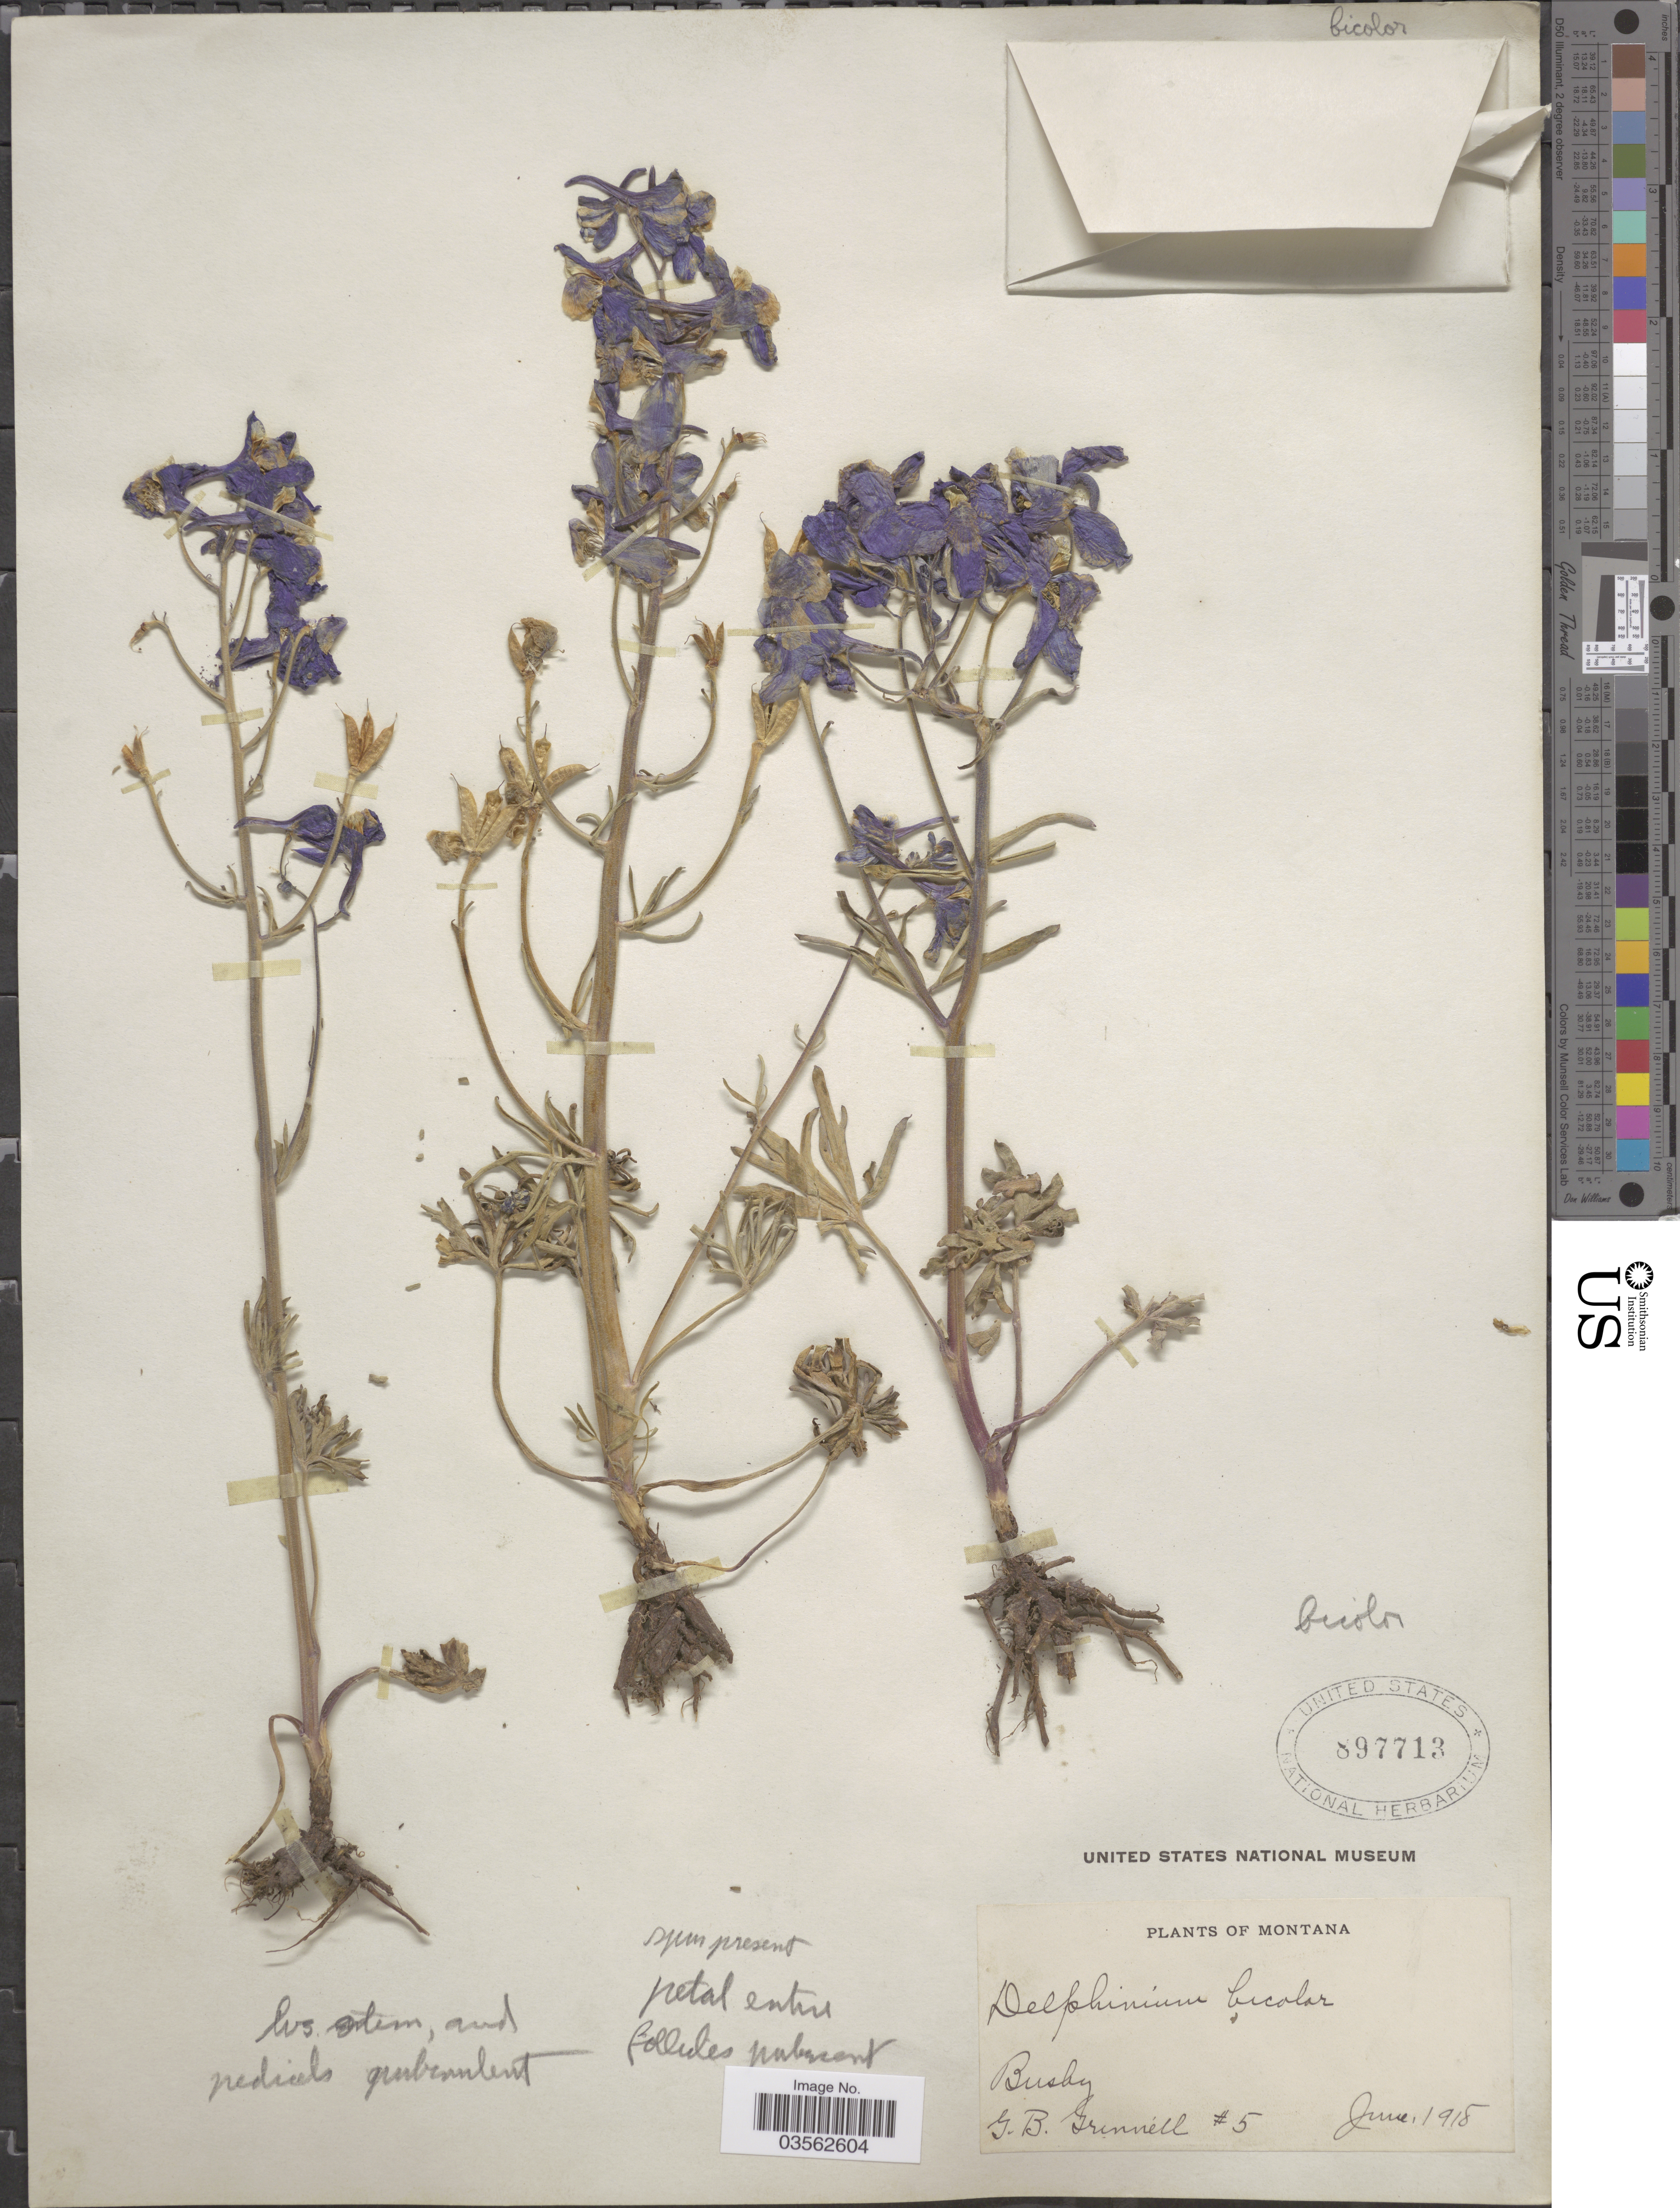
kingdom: Plantae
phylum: Tracheophyta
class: Magnoliopsida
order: Ranunculales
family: Ranunculaceae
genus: Delphinium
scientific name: Delphinium bicolor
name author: Nutt.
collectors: G. Grinnell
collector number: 5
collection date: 1918-06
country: United States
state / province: Montana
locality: Busby.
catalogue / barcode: US 897713